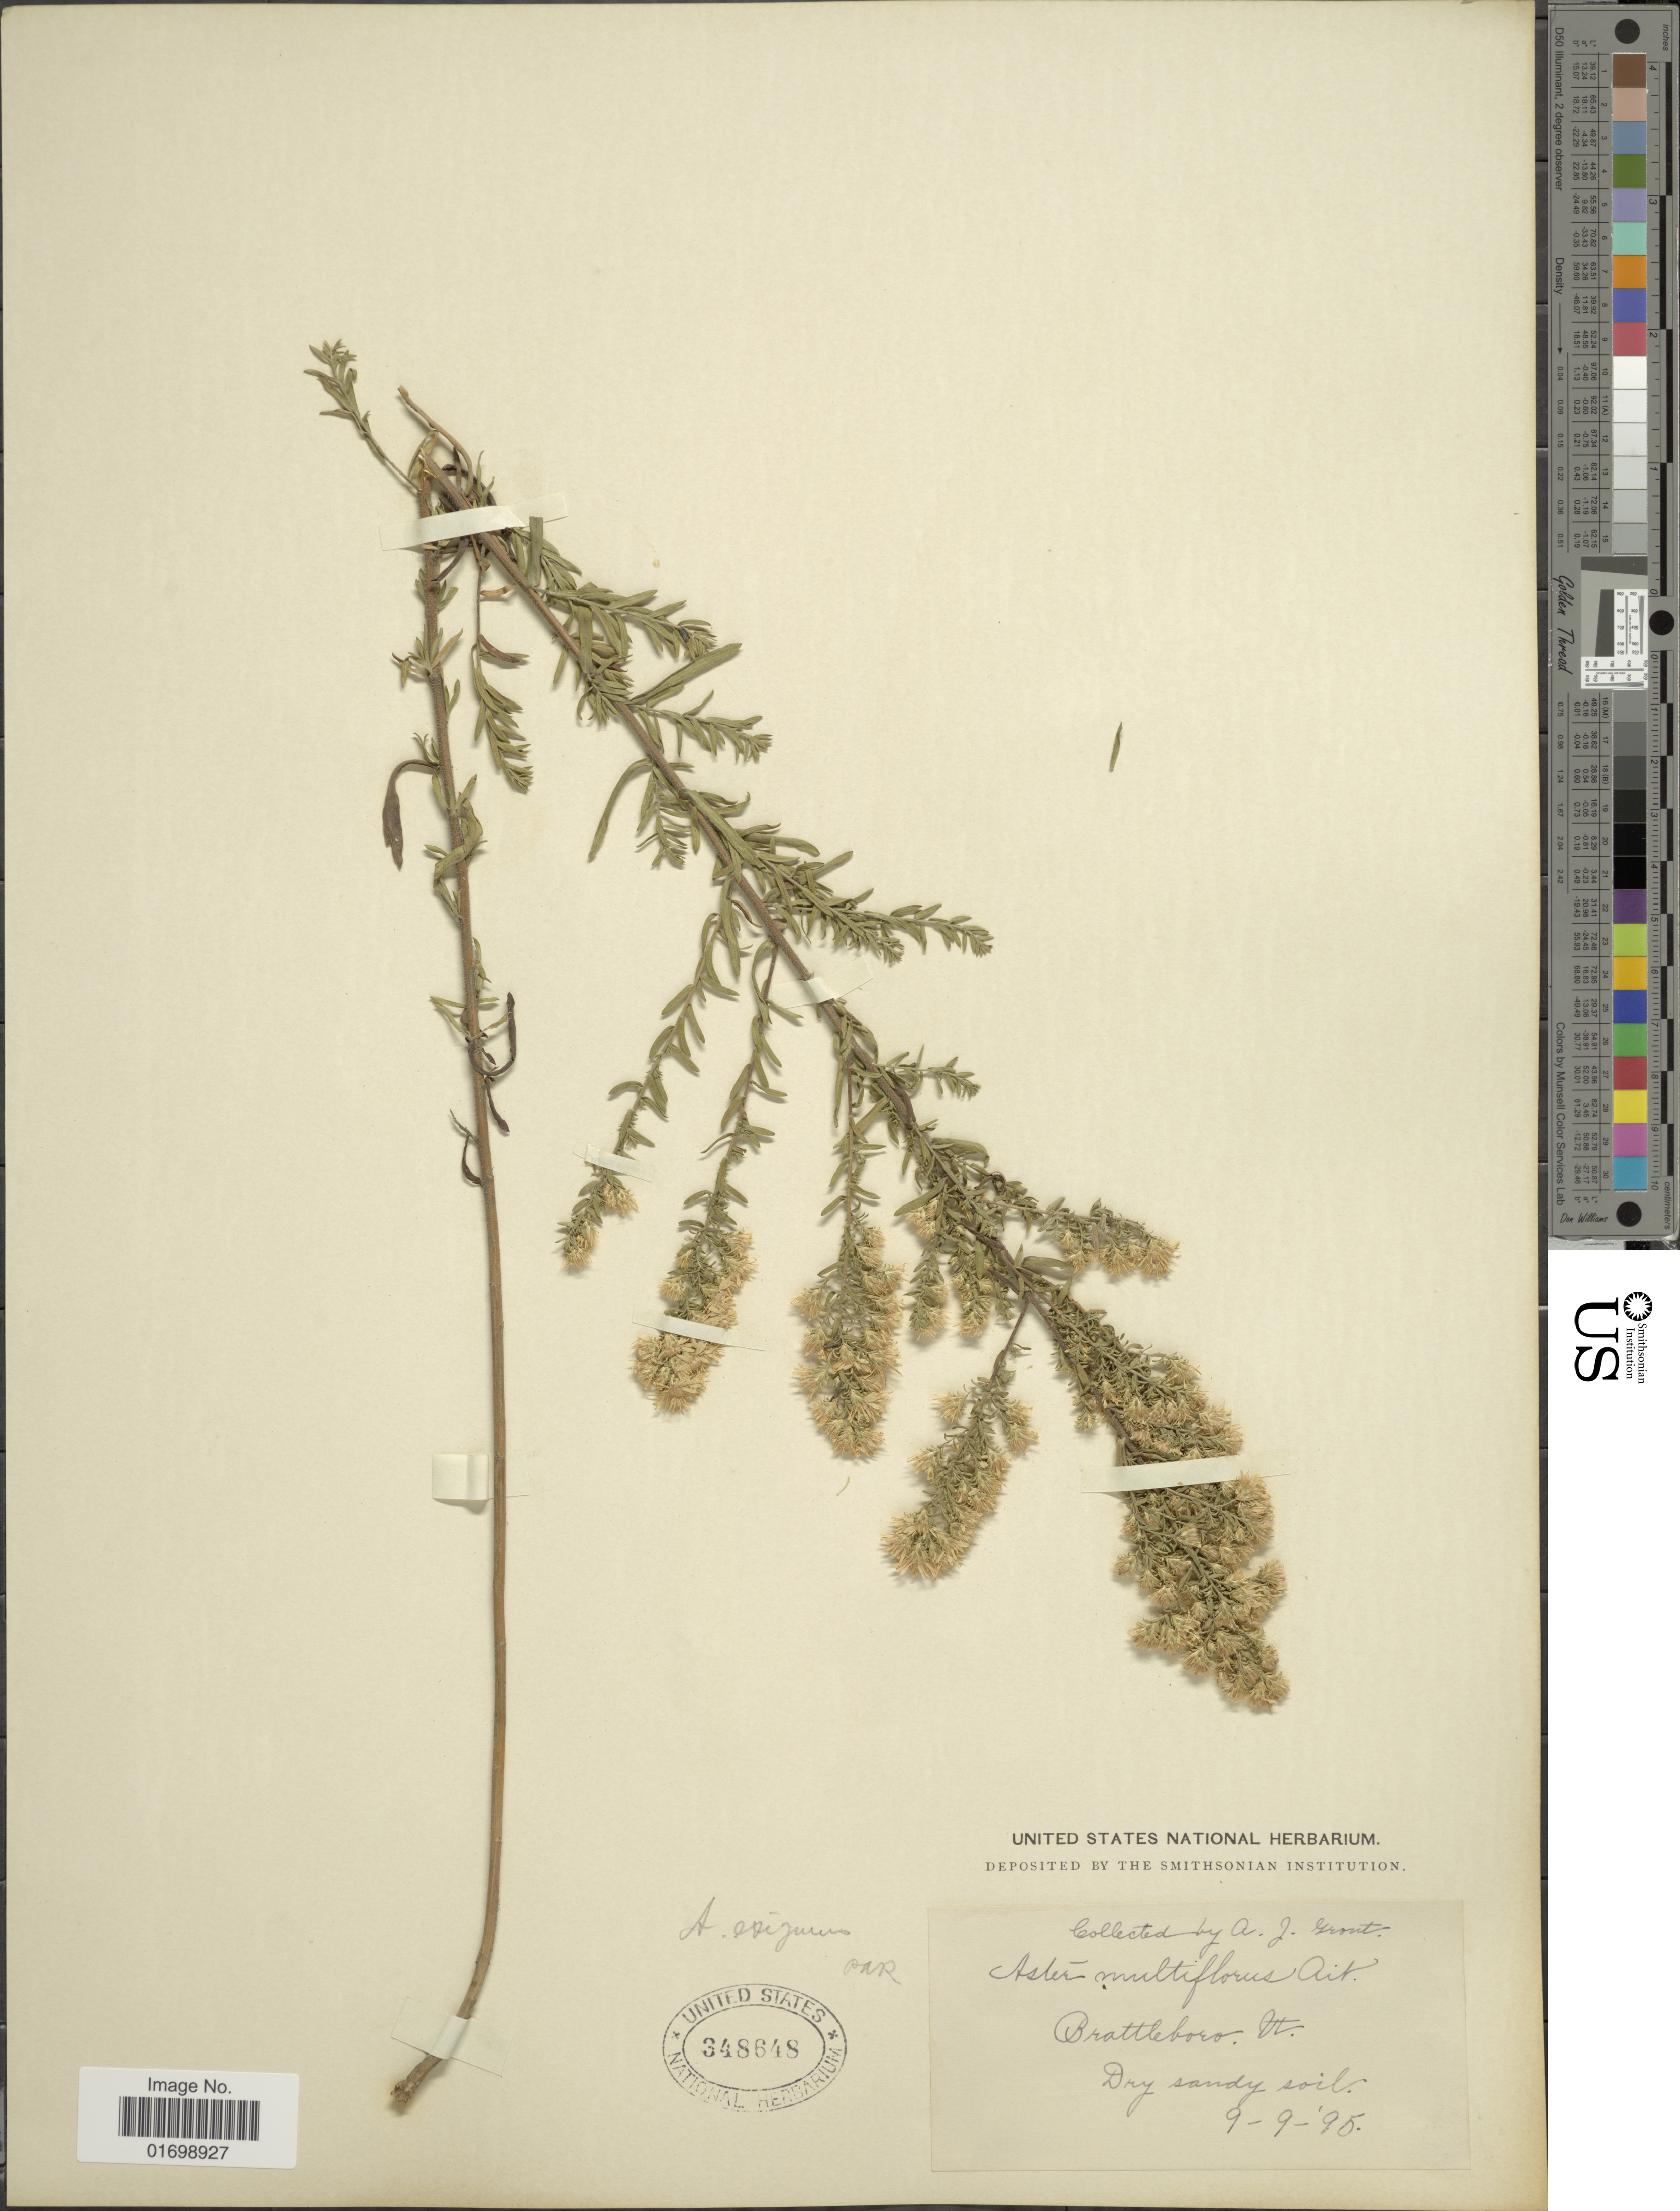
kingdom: Plantae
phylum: Tracheophyta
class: Magnoliopsida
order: Asterales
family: Asteraceae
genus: Symphyotrichum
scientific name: Symphyotrichum ericoides var. prostratum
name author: (Kuntze) G.L. Nesom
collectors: A. J. Grout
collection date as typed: Transcribed d/m/y: 9/9/95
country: United States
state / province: Vermont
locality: Brattleboro, Vt.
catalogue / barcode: US 3488648